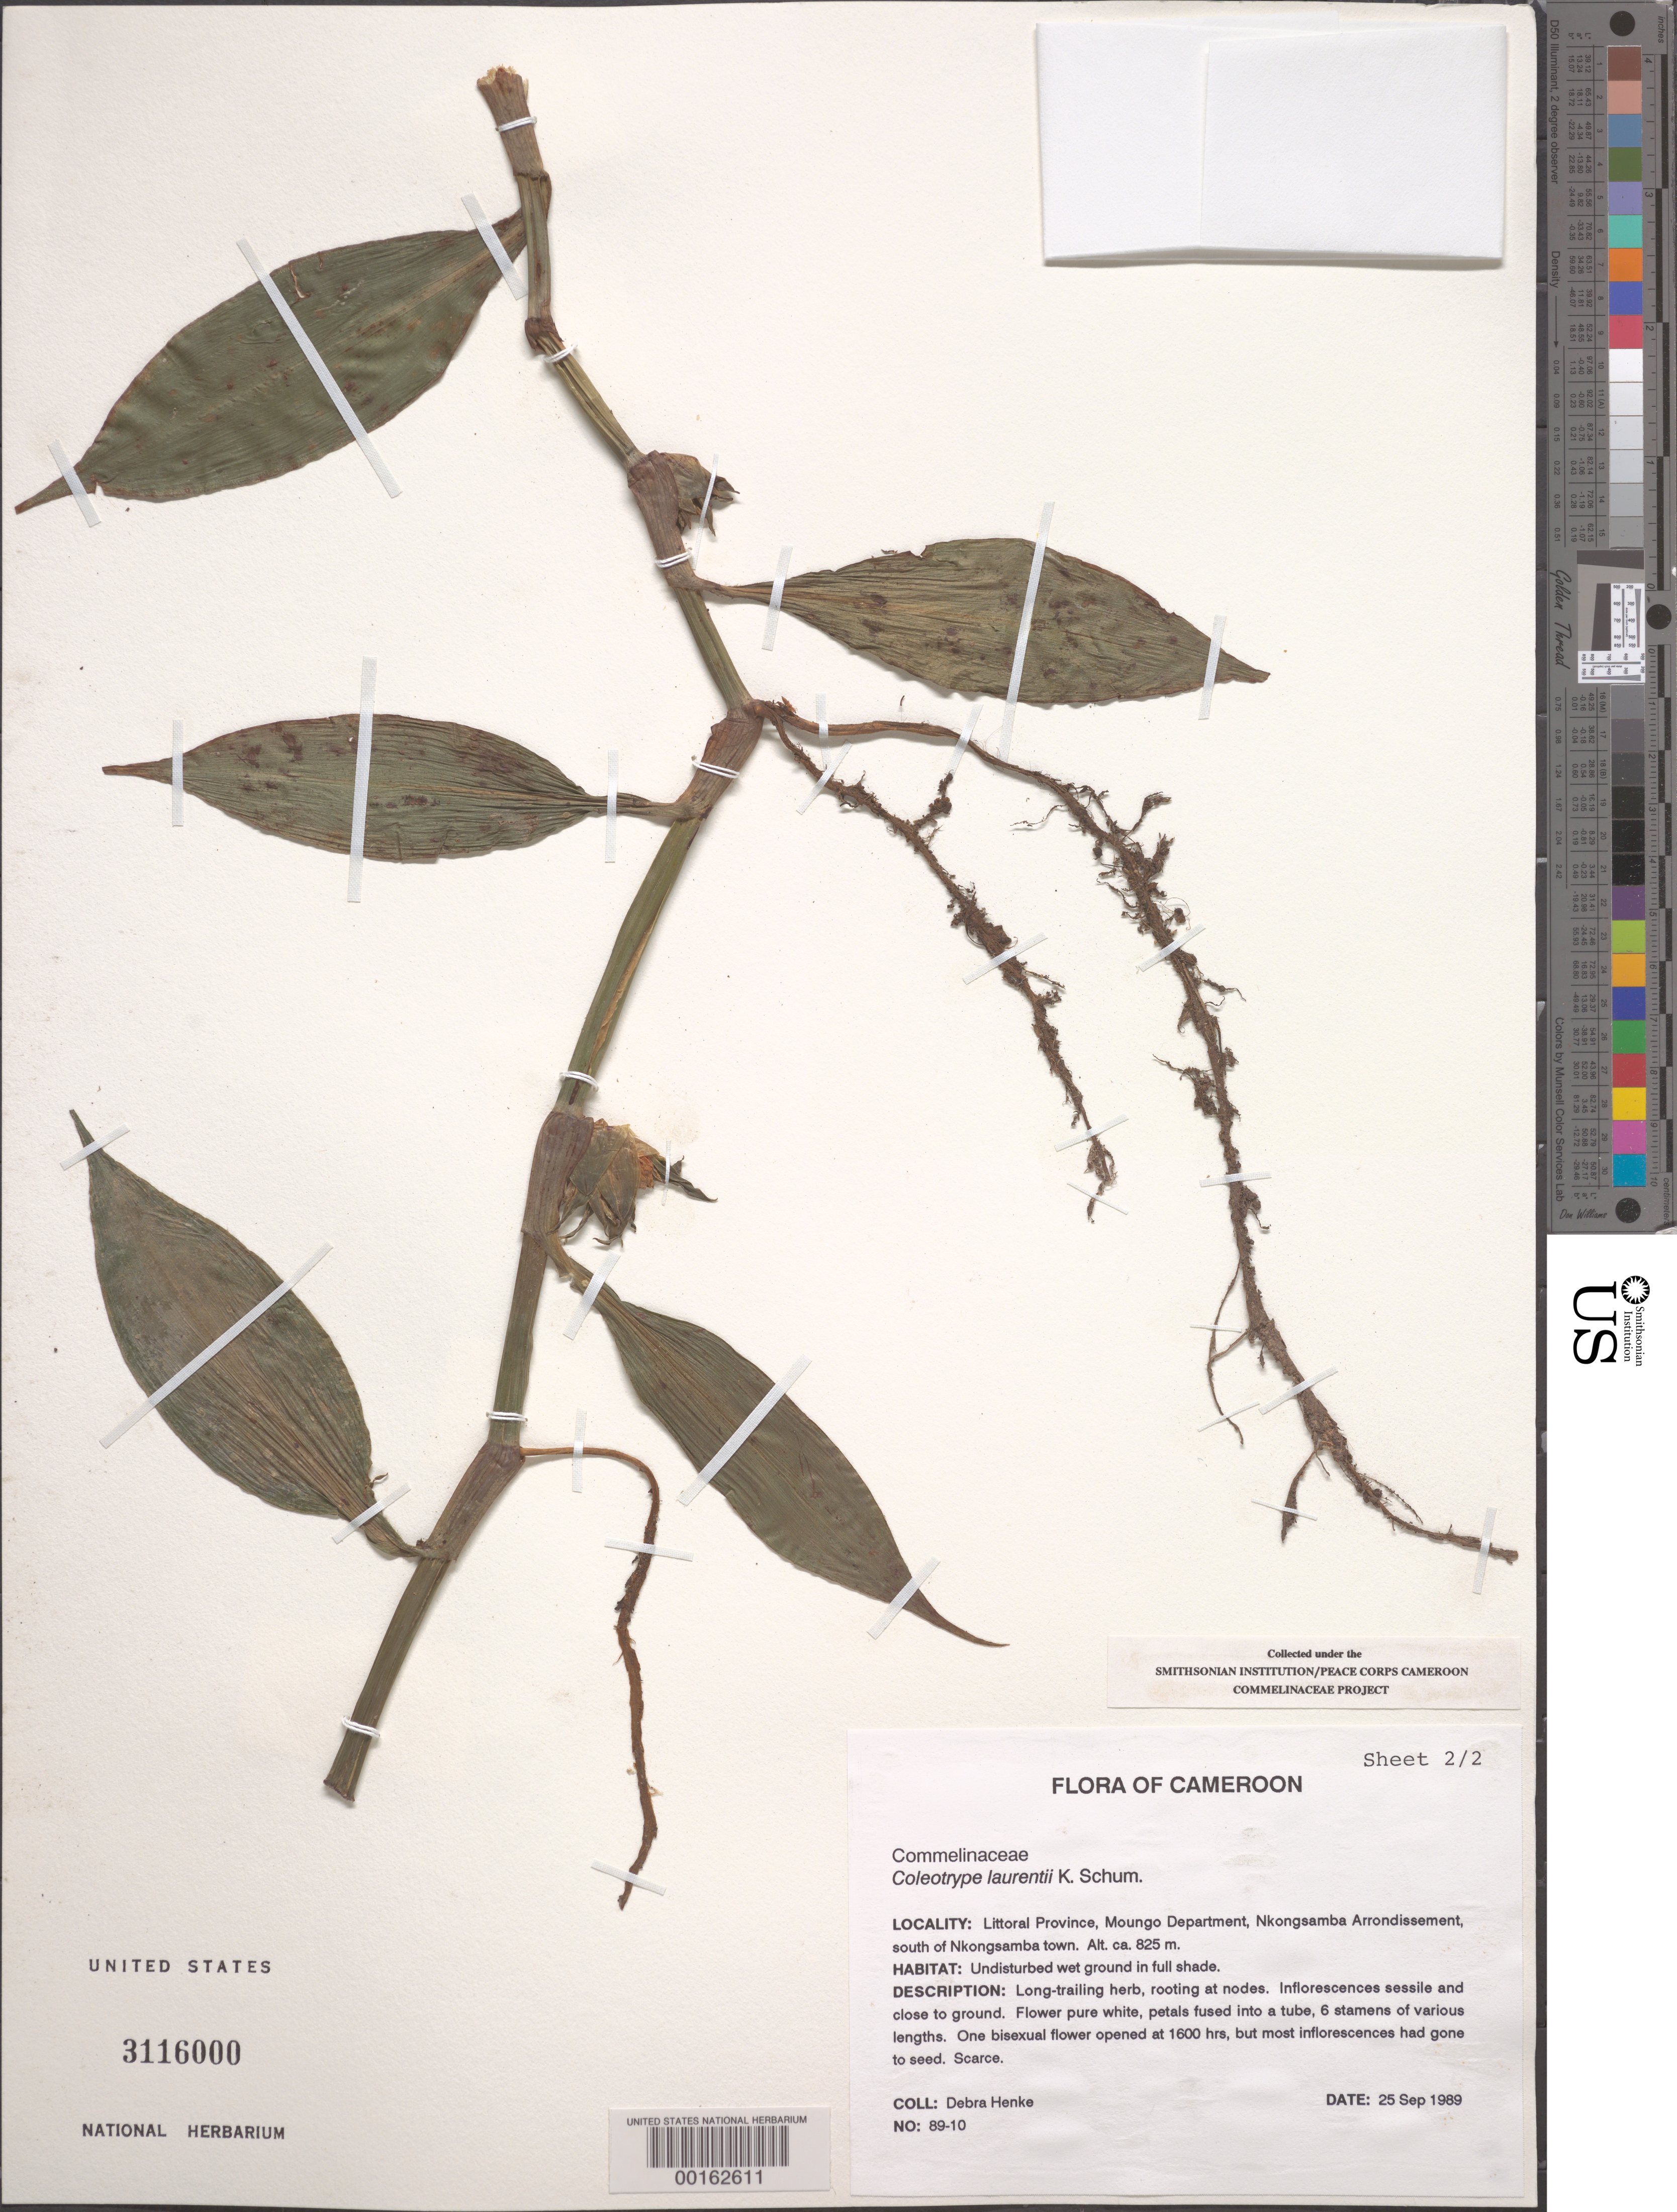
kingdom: Plantae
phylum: Tracheophyta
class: Liliopsida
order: Commelinales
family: Commelinaceae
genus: Coleotrype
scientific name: Coleotrype laurentii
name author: K. Schum.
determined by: Faden, Robert B., (US), Smithsonian Institution - National Museum of Natural History (UNITED STATES)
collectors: D. Henke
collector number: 89-10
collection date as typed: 25 Sep 1989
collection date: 1989-09-25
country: Cameroon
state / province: Littoral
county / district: Mungo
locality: Nkongsamba arrondissement, s of nkongsamba town.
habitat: Undisturbed wet ground in full shade.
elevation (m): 825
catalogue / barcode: US 3116000